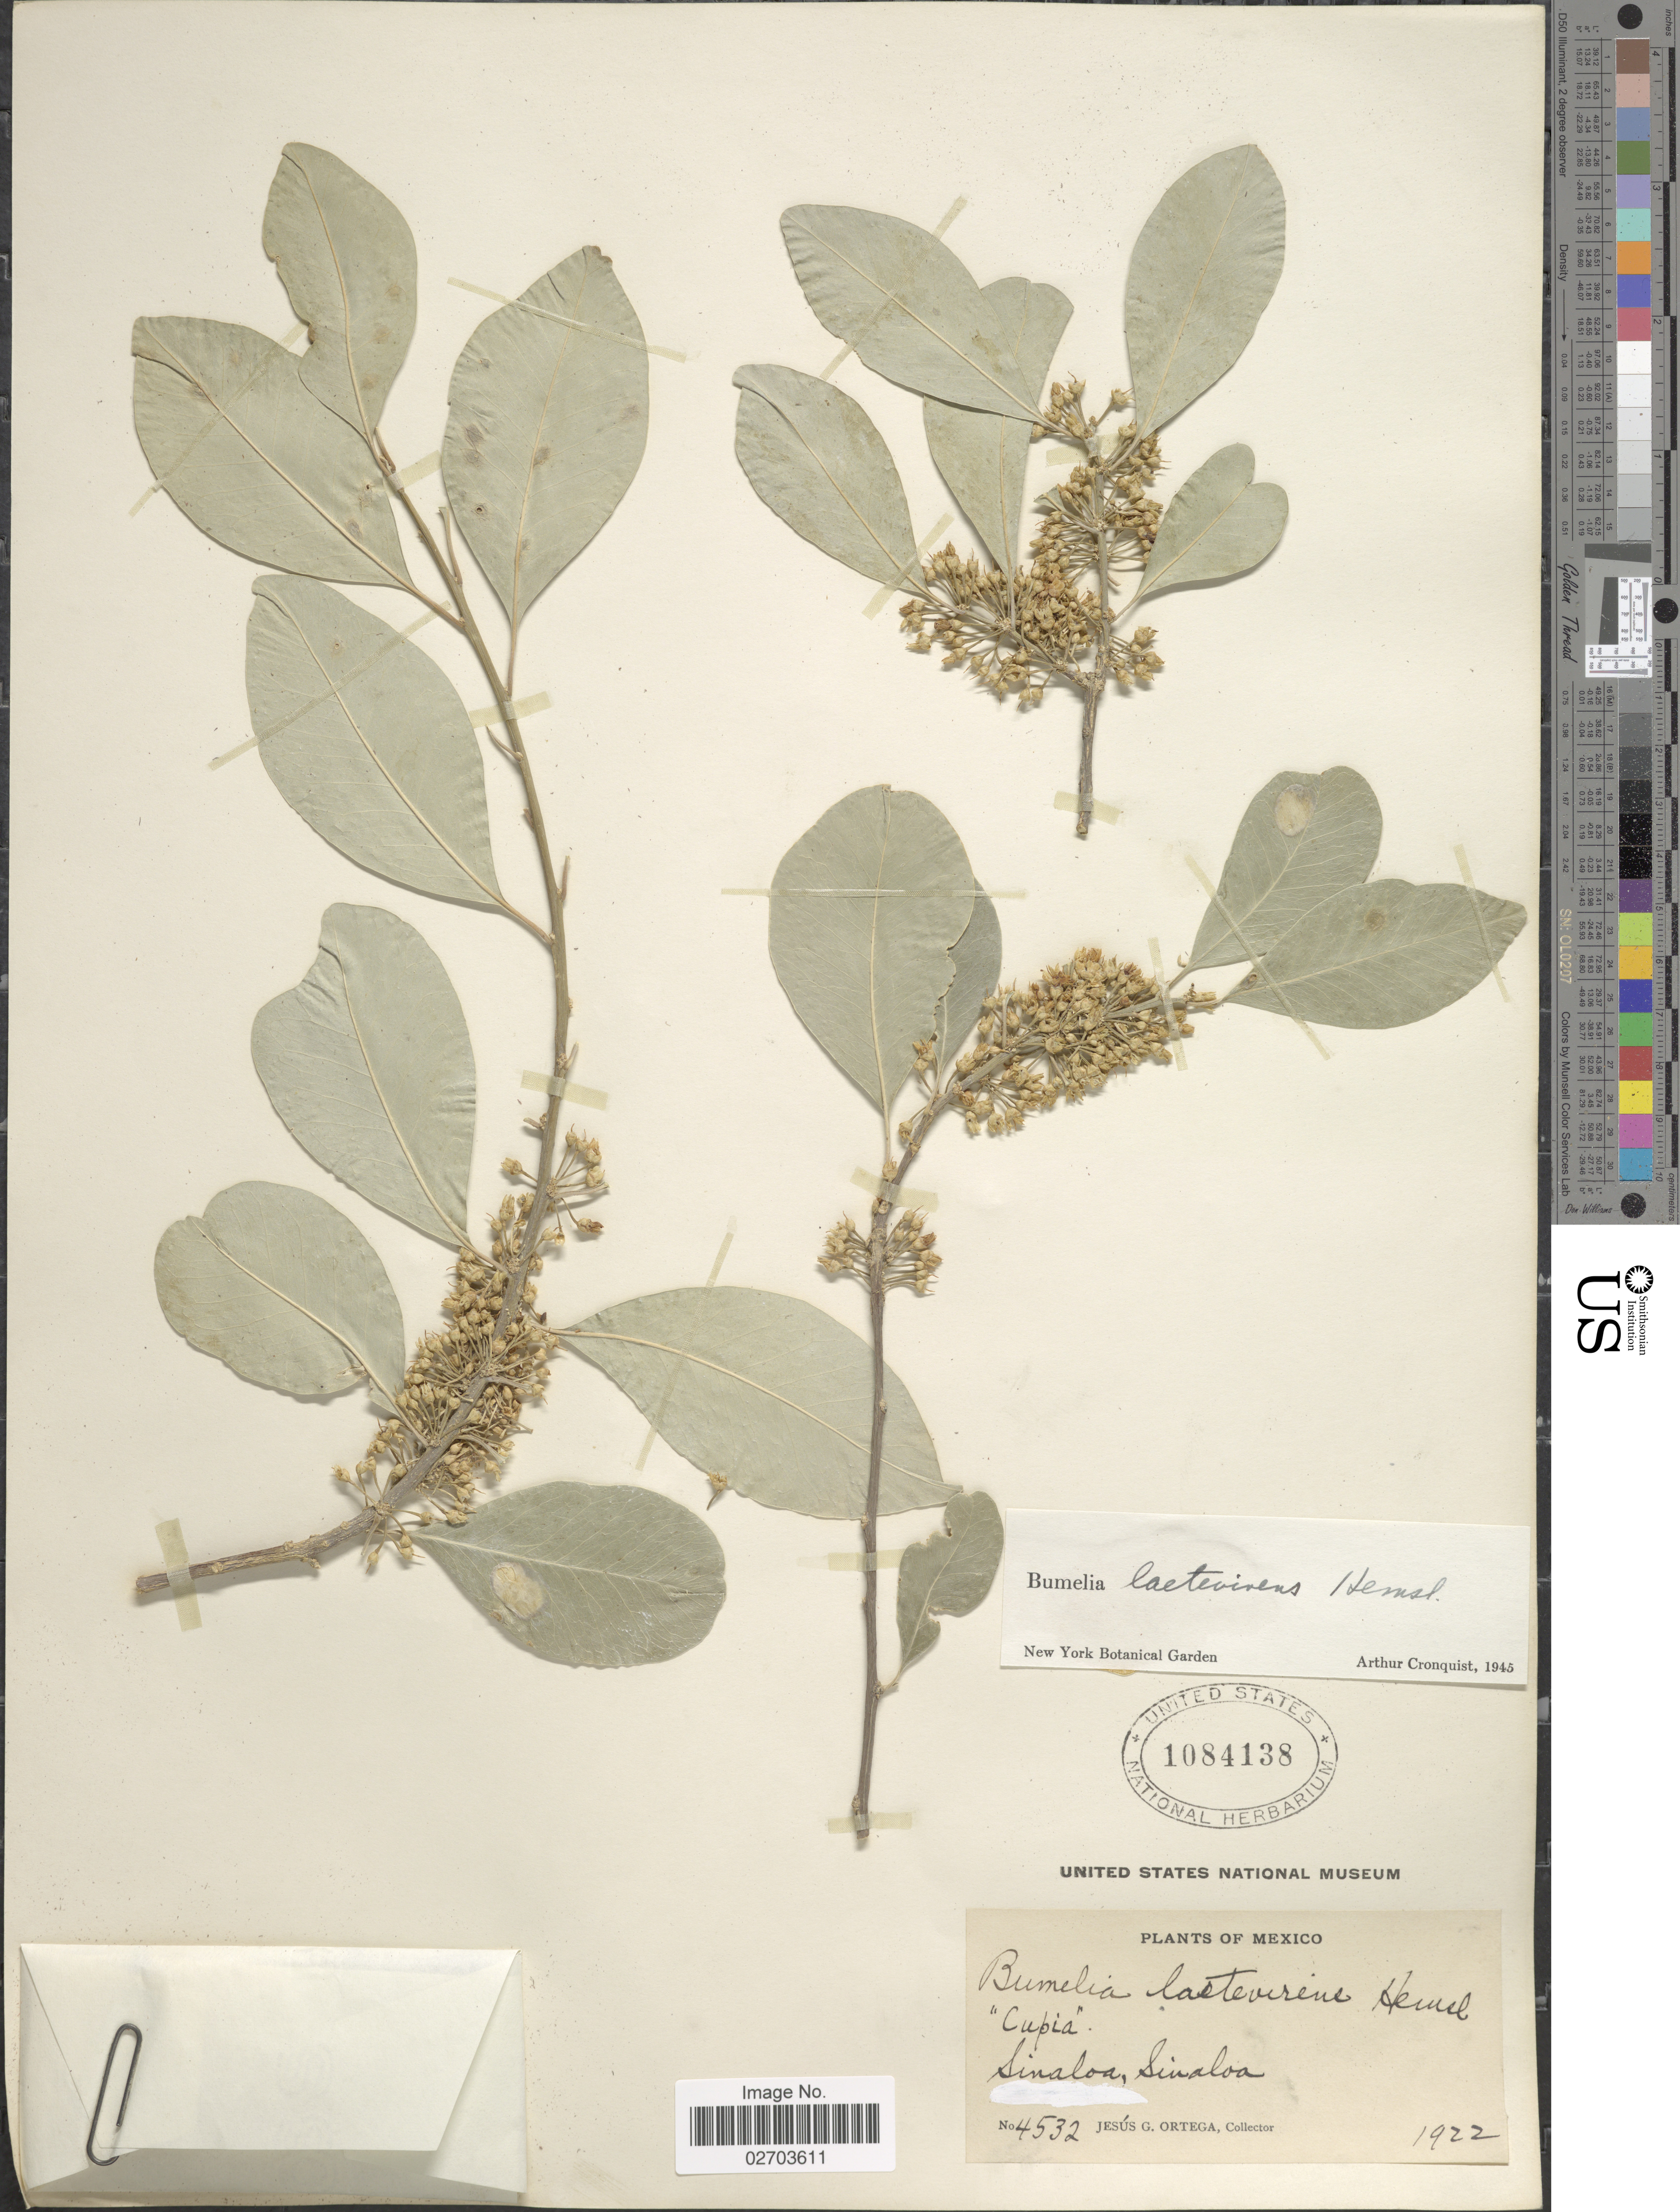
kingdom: Plantae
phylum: Tracheophyta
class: Magnoliopsida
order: Ericales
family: Sapotaceae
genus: Sideroxylon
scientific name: Sideroxylon palmeri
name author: (Rose) T.D. Penn.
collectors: J. Ortega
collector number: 4532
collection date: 1922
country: Mexico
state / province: Sinaloa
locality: Sinaloa.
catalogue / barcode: US 1084138